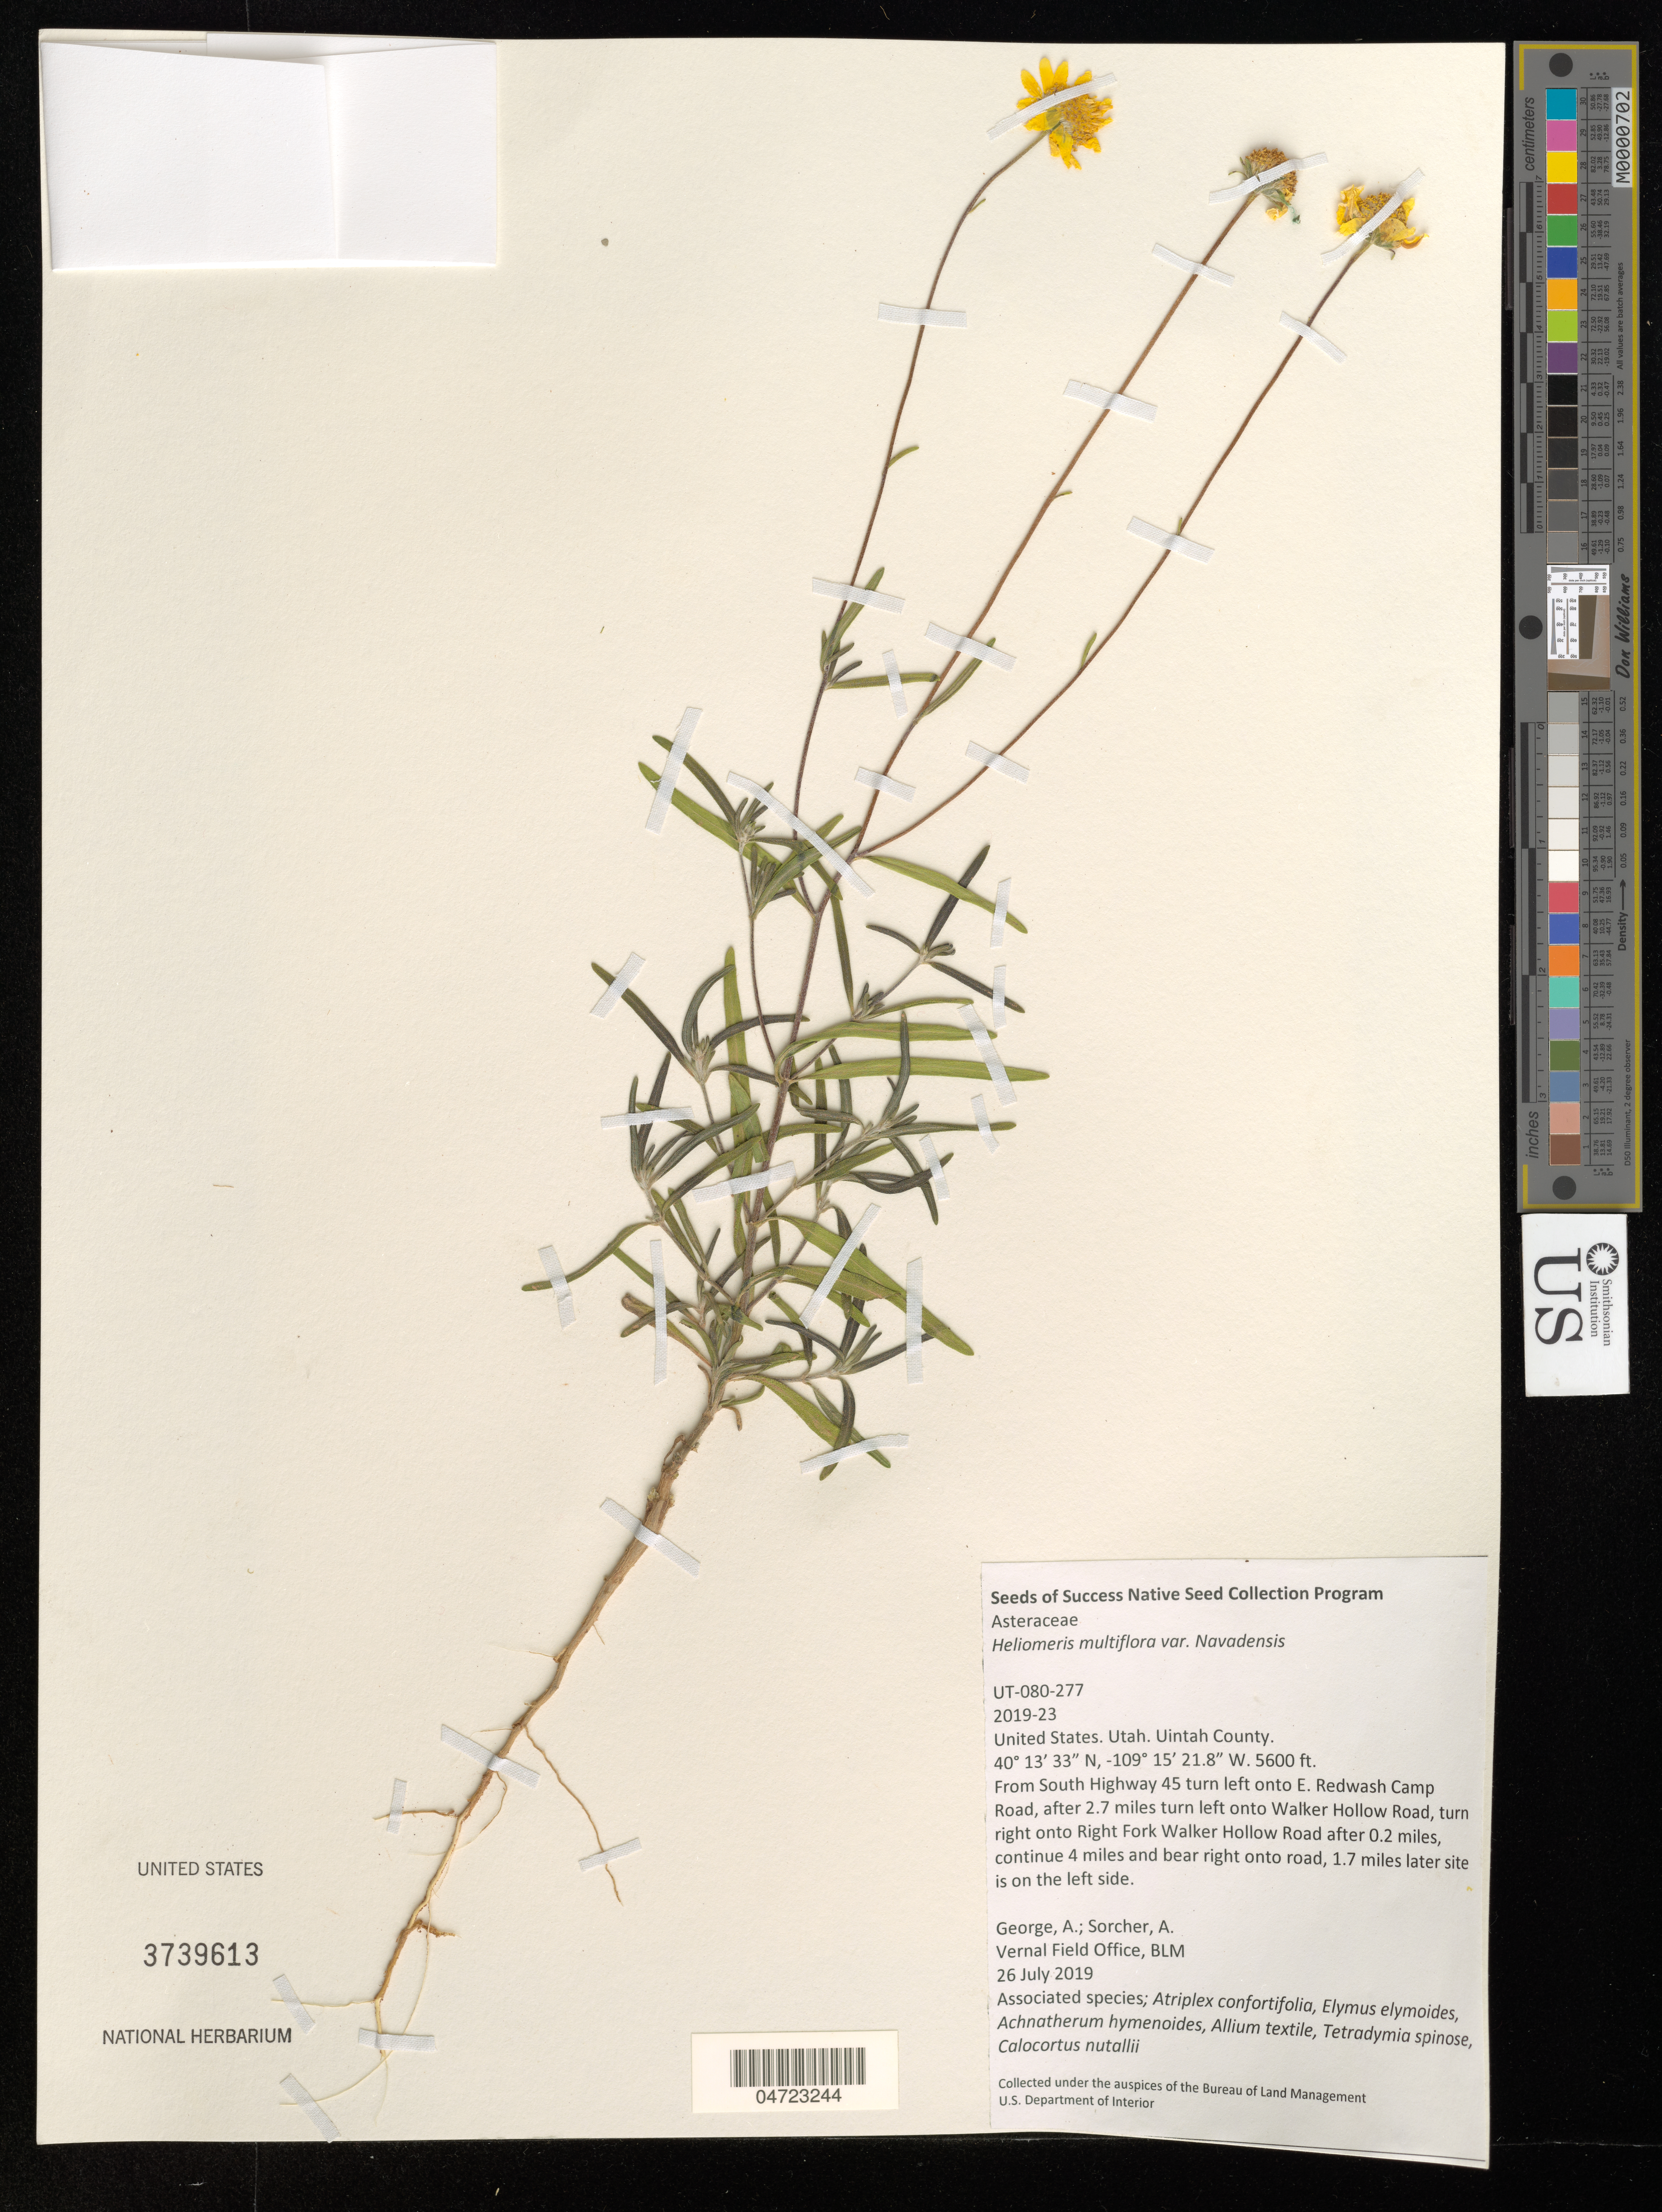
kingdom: Plantae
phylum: Tracheophyta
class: Magnoliopsida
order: Asterales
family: Asteraceae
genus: Heliomeris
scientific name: Heliomeris multiflora var. nevadensis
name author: (A. Nelson) Blake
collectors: A. George & A. Sorscher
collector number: UT-080-277/2019-23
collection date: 2019-07-26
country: United States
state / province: Utah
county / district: Uintah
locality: Uintah County. From South Highway 45 turn left onto E. Redwash Camp Road, after 2.7 miles turn left onto Walker Hollow Road, turn right onto Right Fort Walker Hollow Road after 0.2 miles, continue 4 miles and bear right onto road, 1.7 miles later site is on the left side.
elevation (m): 1707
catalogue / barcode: US 3739613